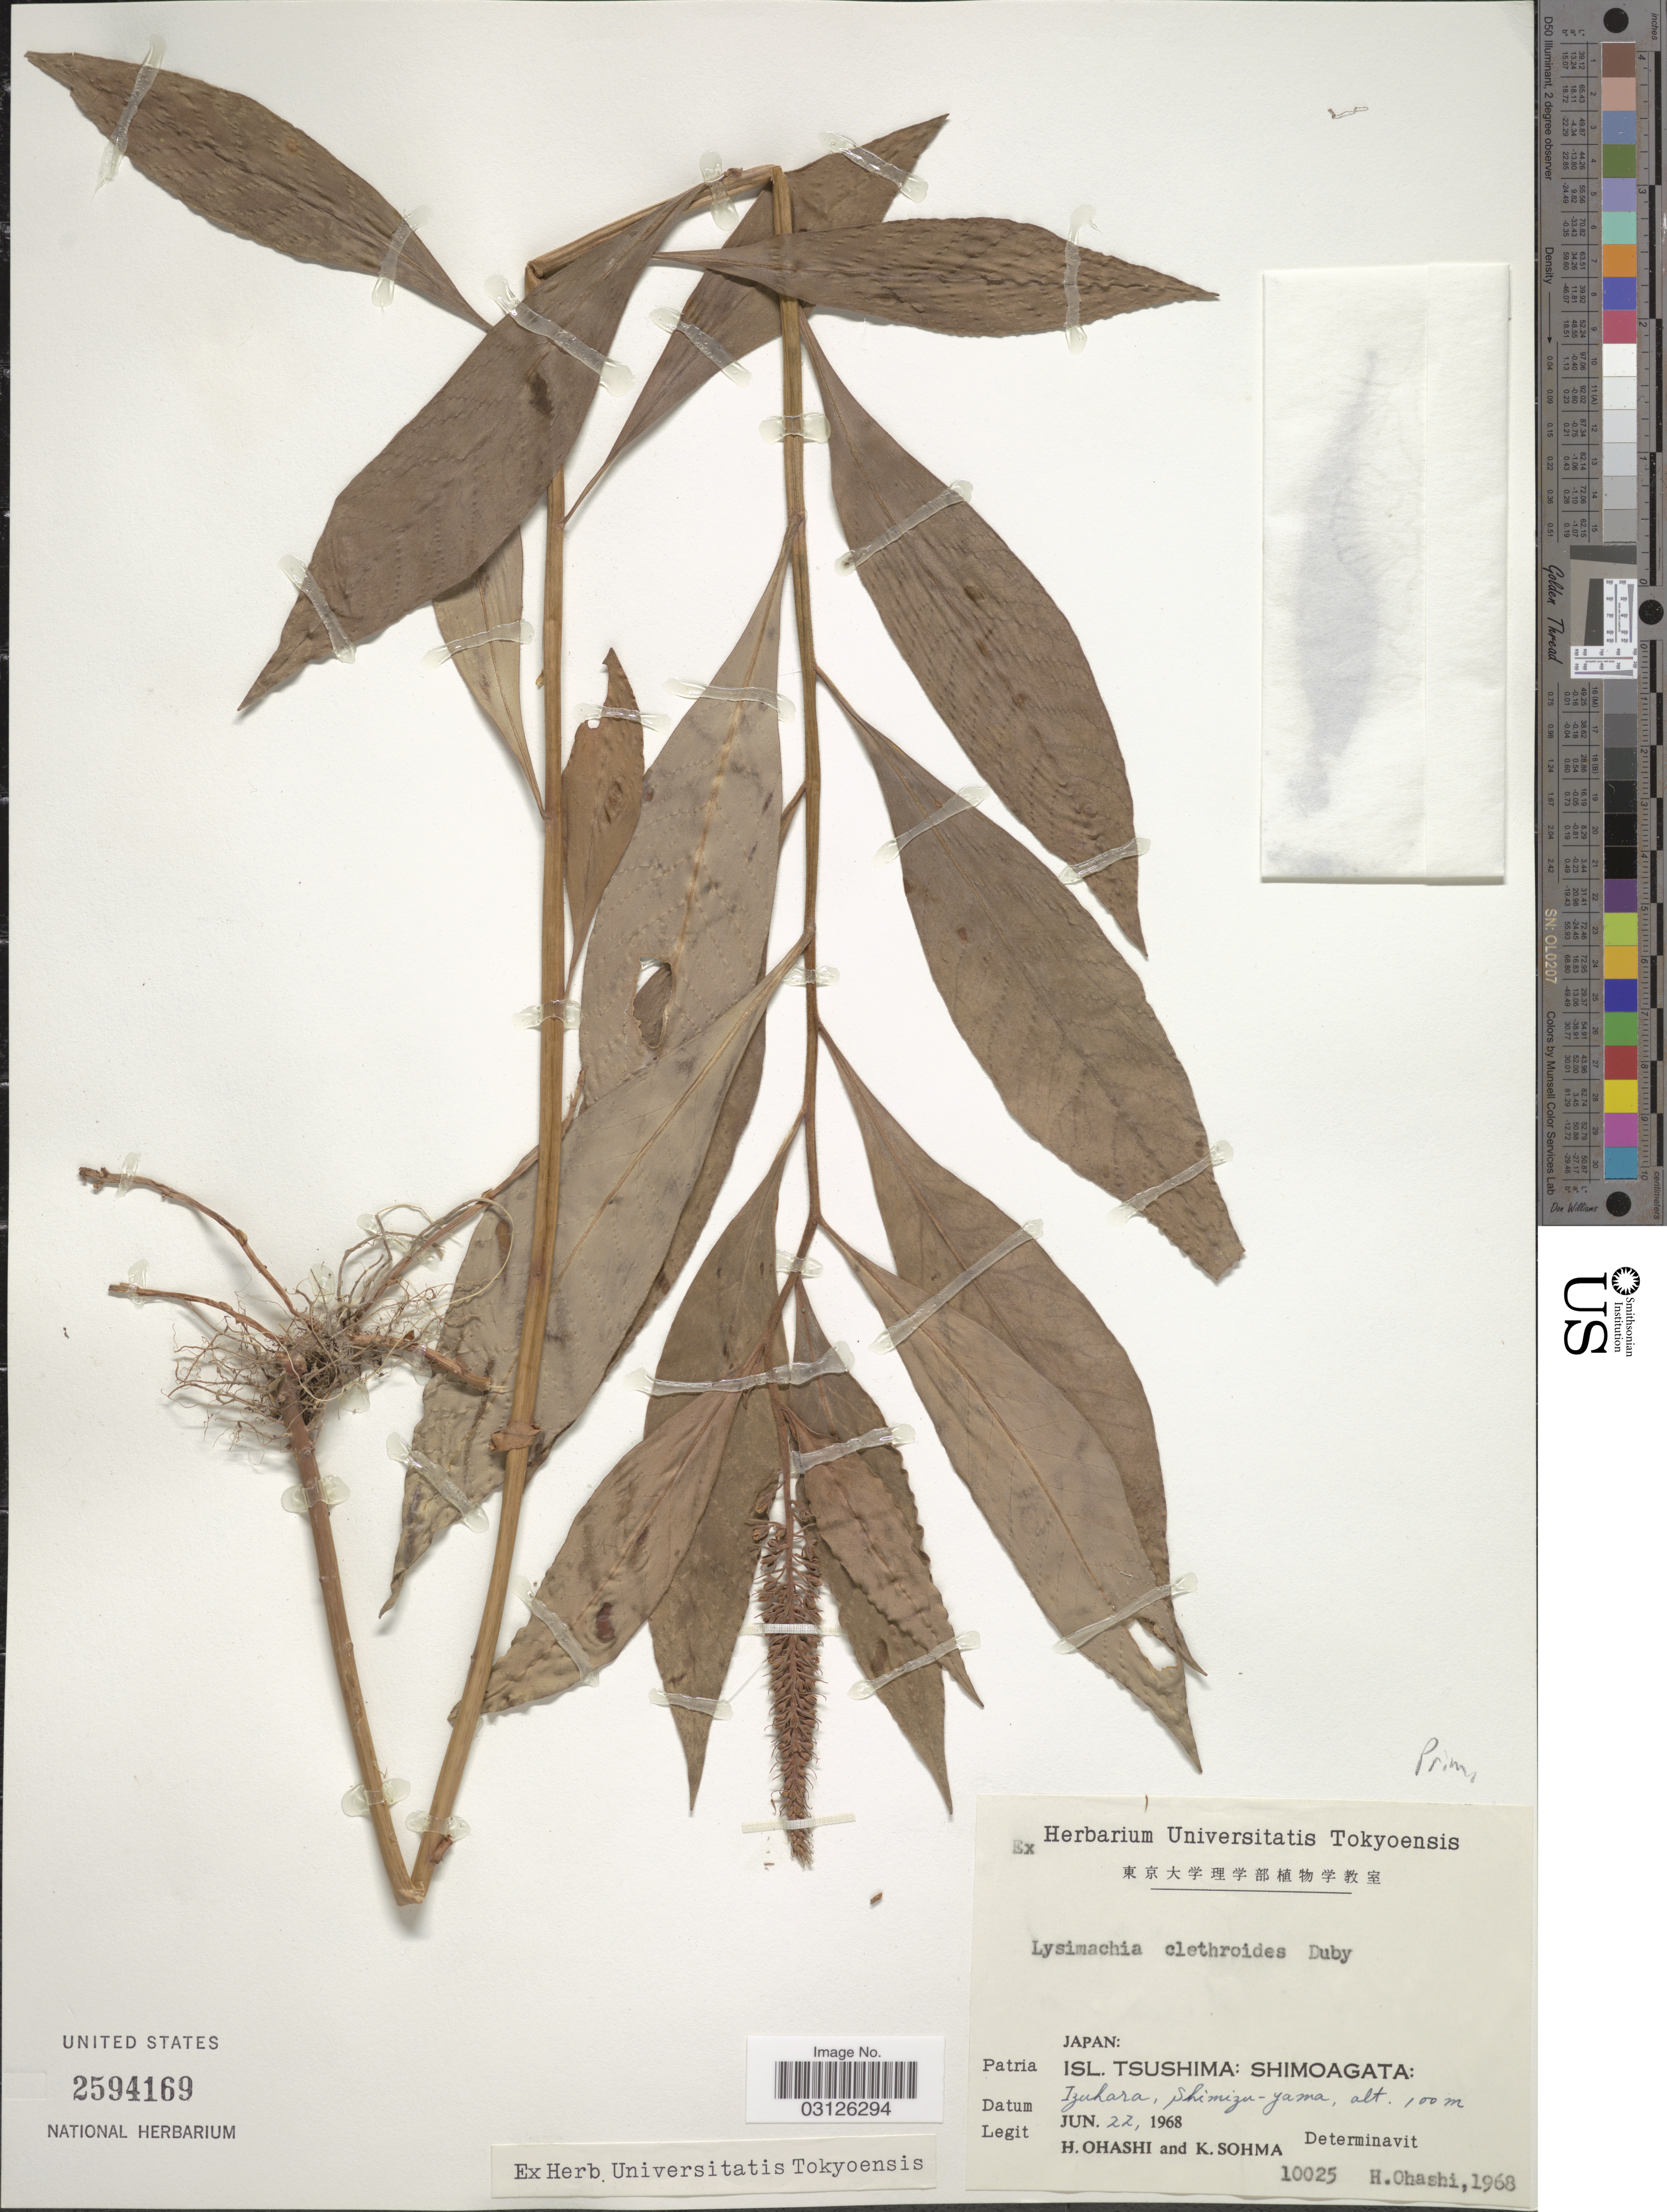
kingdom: Plantae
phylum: Tracheophyta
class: Magnoliopsida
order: Ericales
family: Primulaceae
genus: Lysimachia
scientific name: Lysimachia clethroides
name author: Duby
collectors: H. Ohashi & K. Sohma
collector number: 10025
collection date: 1968-06-22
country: Japan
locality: Isl. Tsushima: Shimoagata: Izuhara, Shimizu-yama.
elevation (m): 100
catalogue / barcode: US 2594169